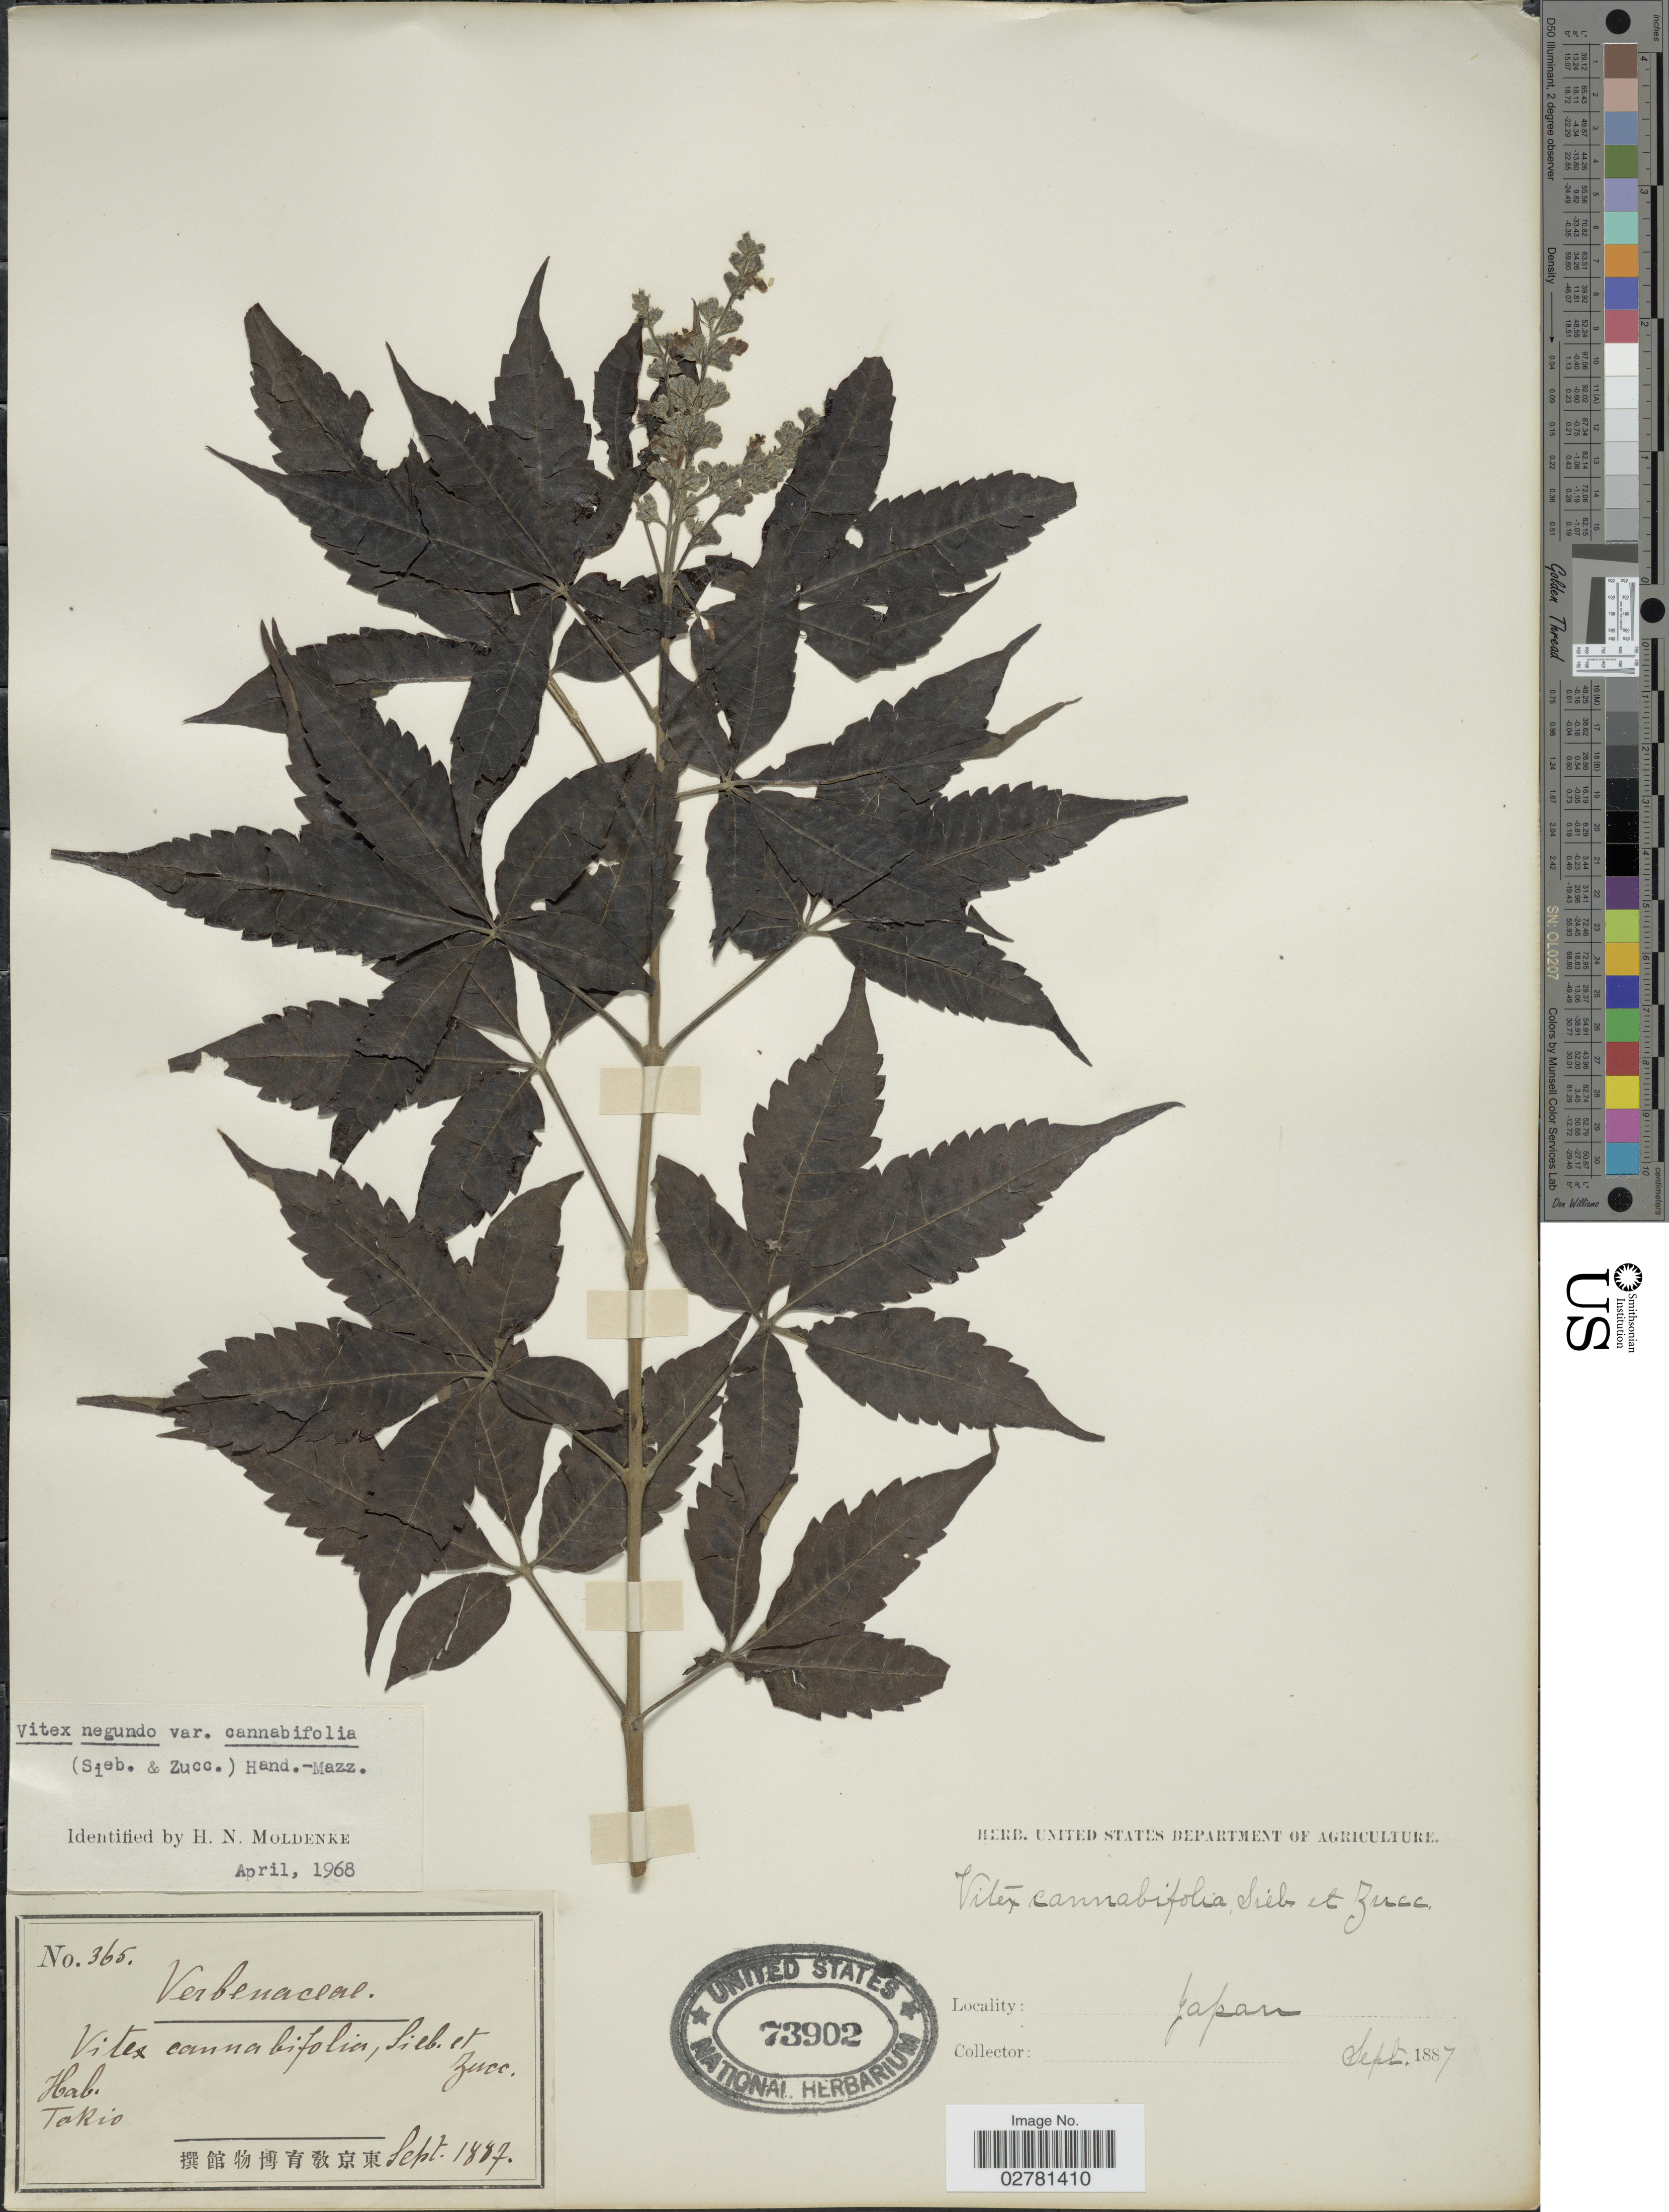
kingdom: Plantae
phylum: Tracheophyta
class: Magnoliopsida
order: Lamiales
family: Lamiaceae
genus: Vitex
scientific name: Vitex negundo var. cannabifolia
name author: (Siebold & Zucc.) Hand.-Mazz.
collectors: ex herb. U. S. Department of Agriculture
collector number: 365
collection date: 1887-09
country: Japan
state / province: Tokyo, Federal City of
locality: Tokio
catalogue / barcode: US 73902